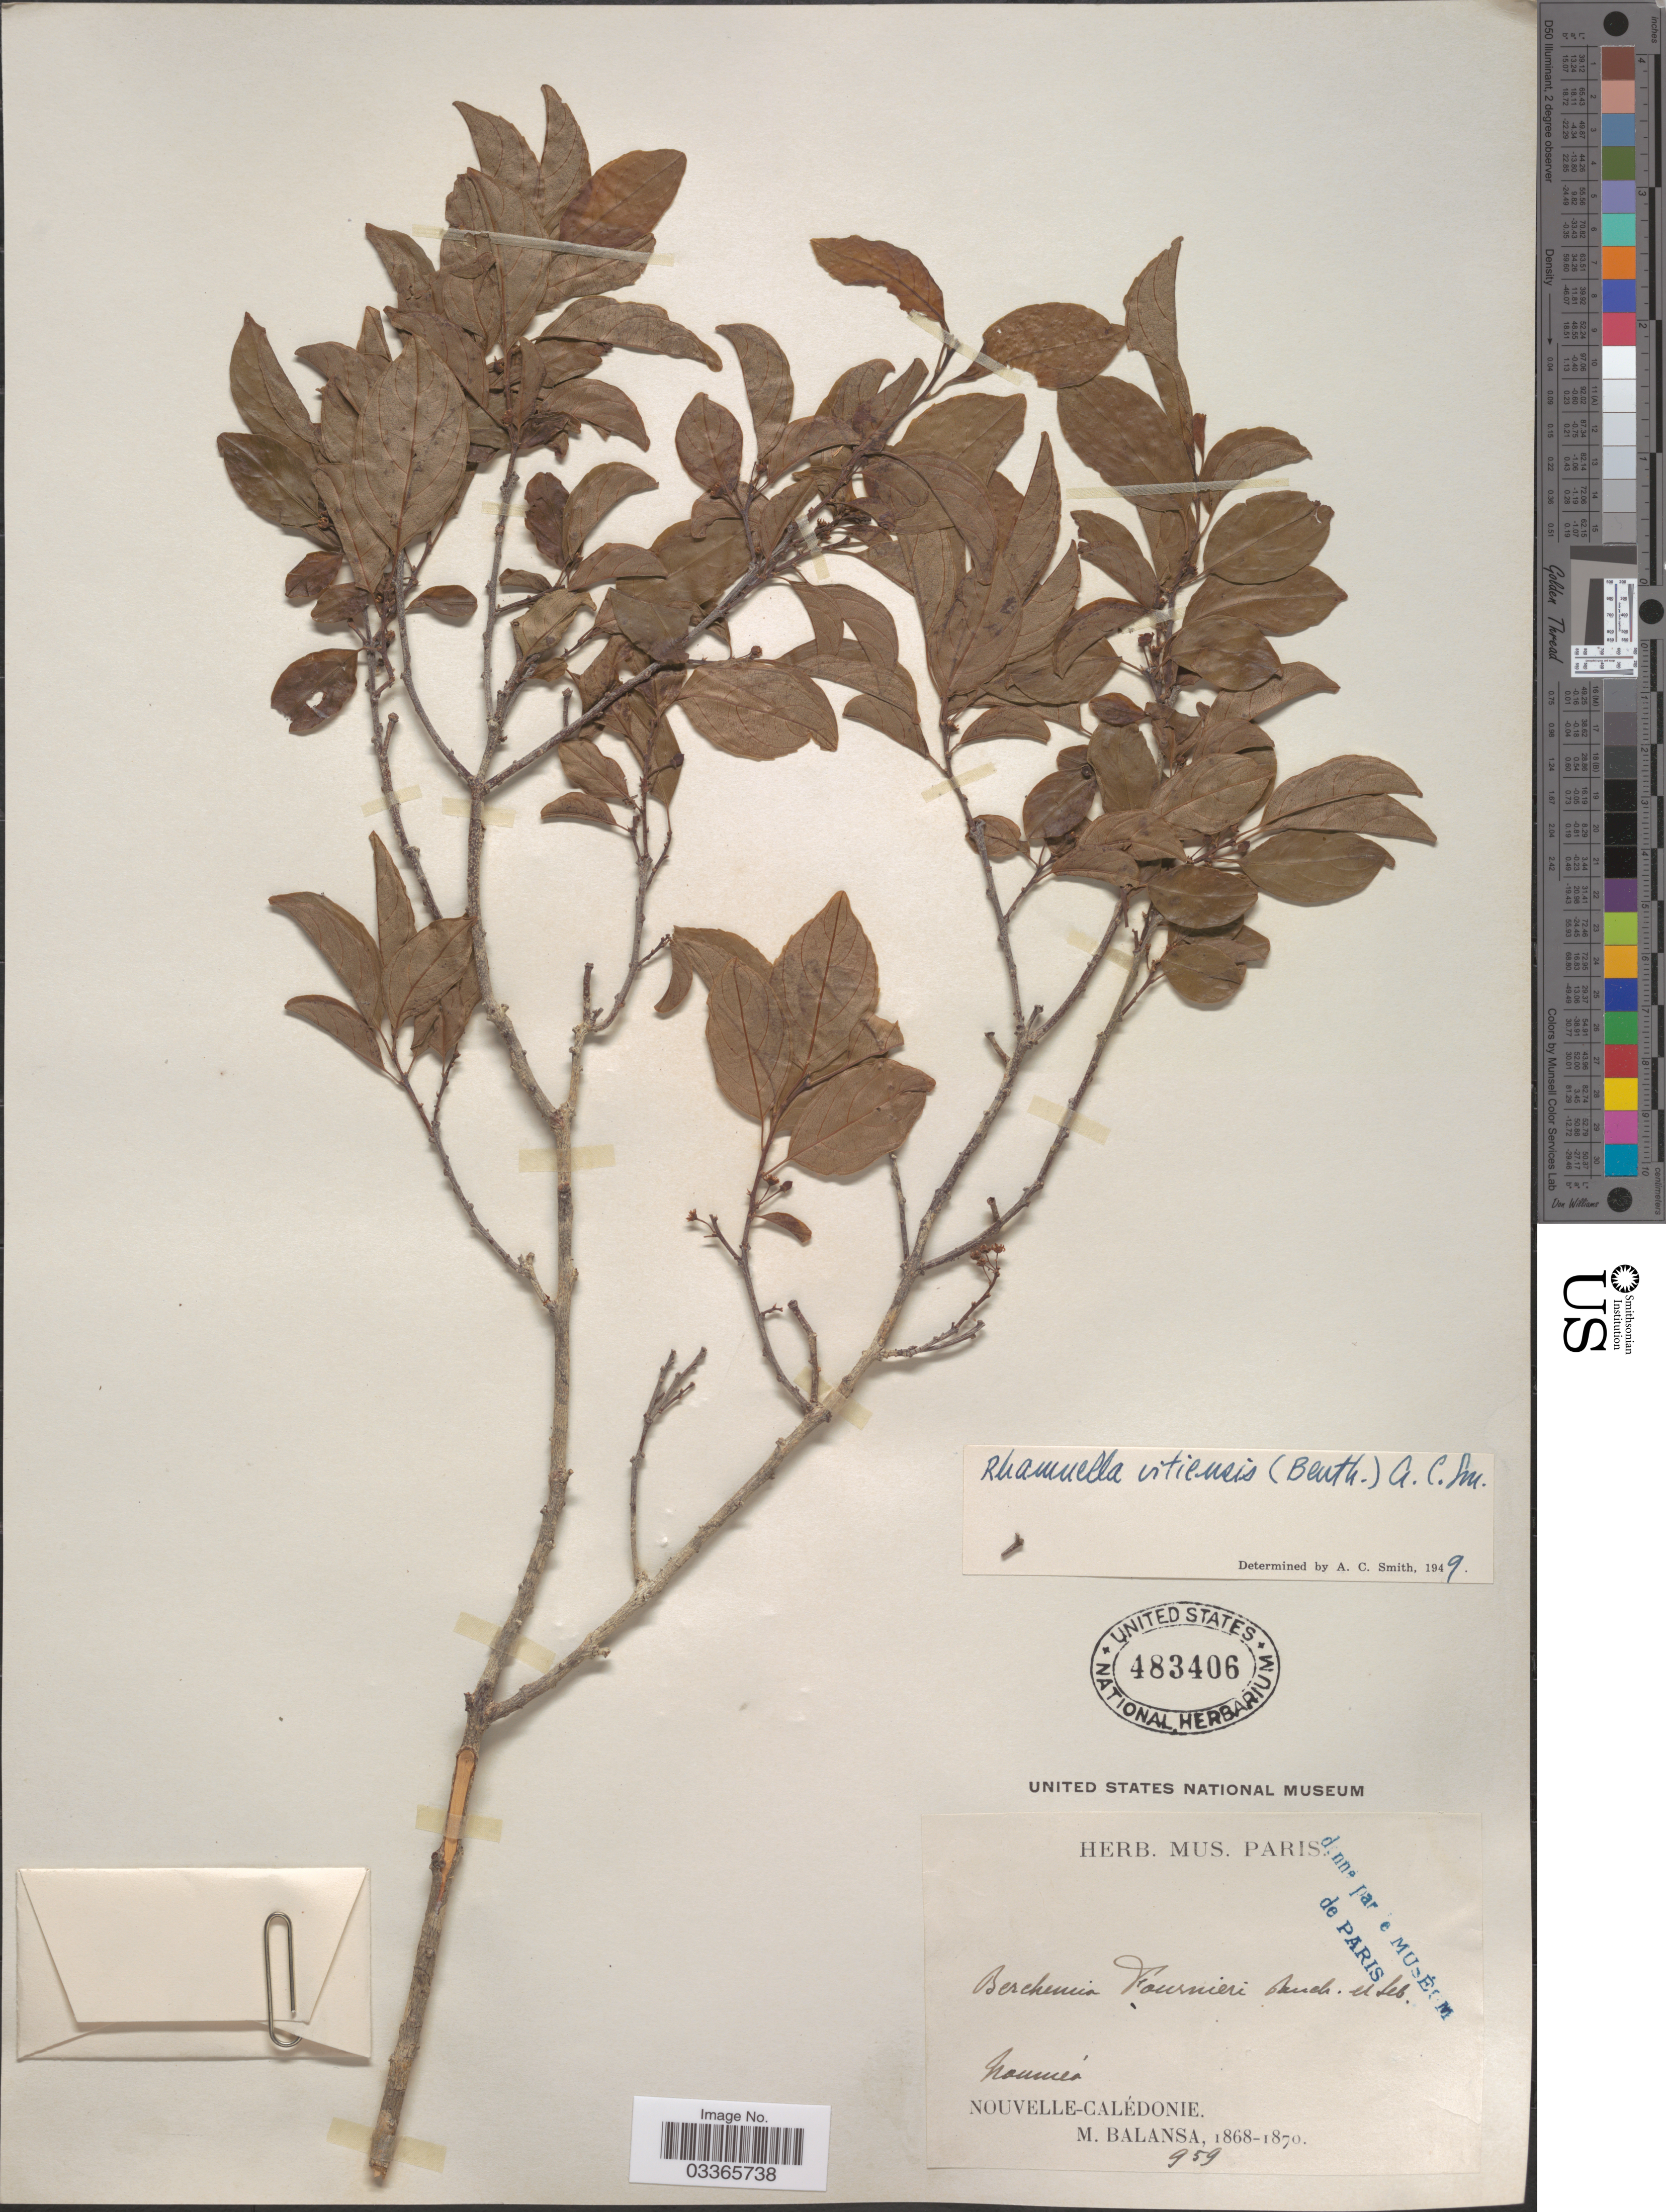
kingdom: Plantae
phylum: Tracheophyta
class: Magnoliopsida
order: Rosales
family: Rhamnaceae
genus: Rhamnella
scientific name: Rhamnella vitiensis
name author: (Benth.) A.C. Sm.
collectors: B. Balansa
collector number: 959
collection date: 1868/1870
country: New Caledonia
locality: Noumeá. Nouvelle-Calédonie.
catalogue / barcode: US 483406